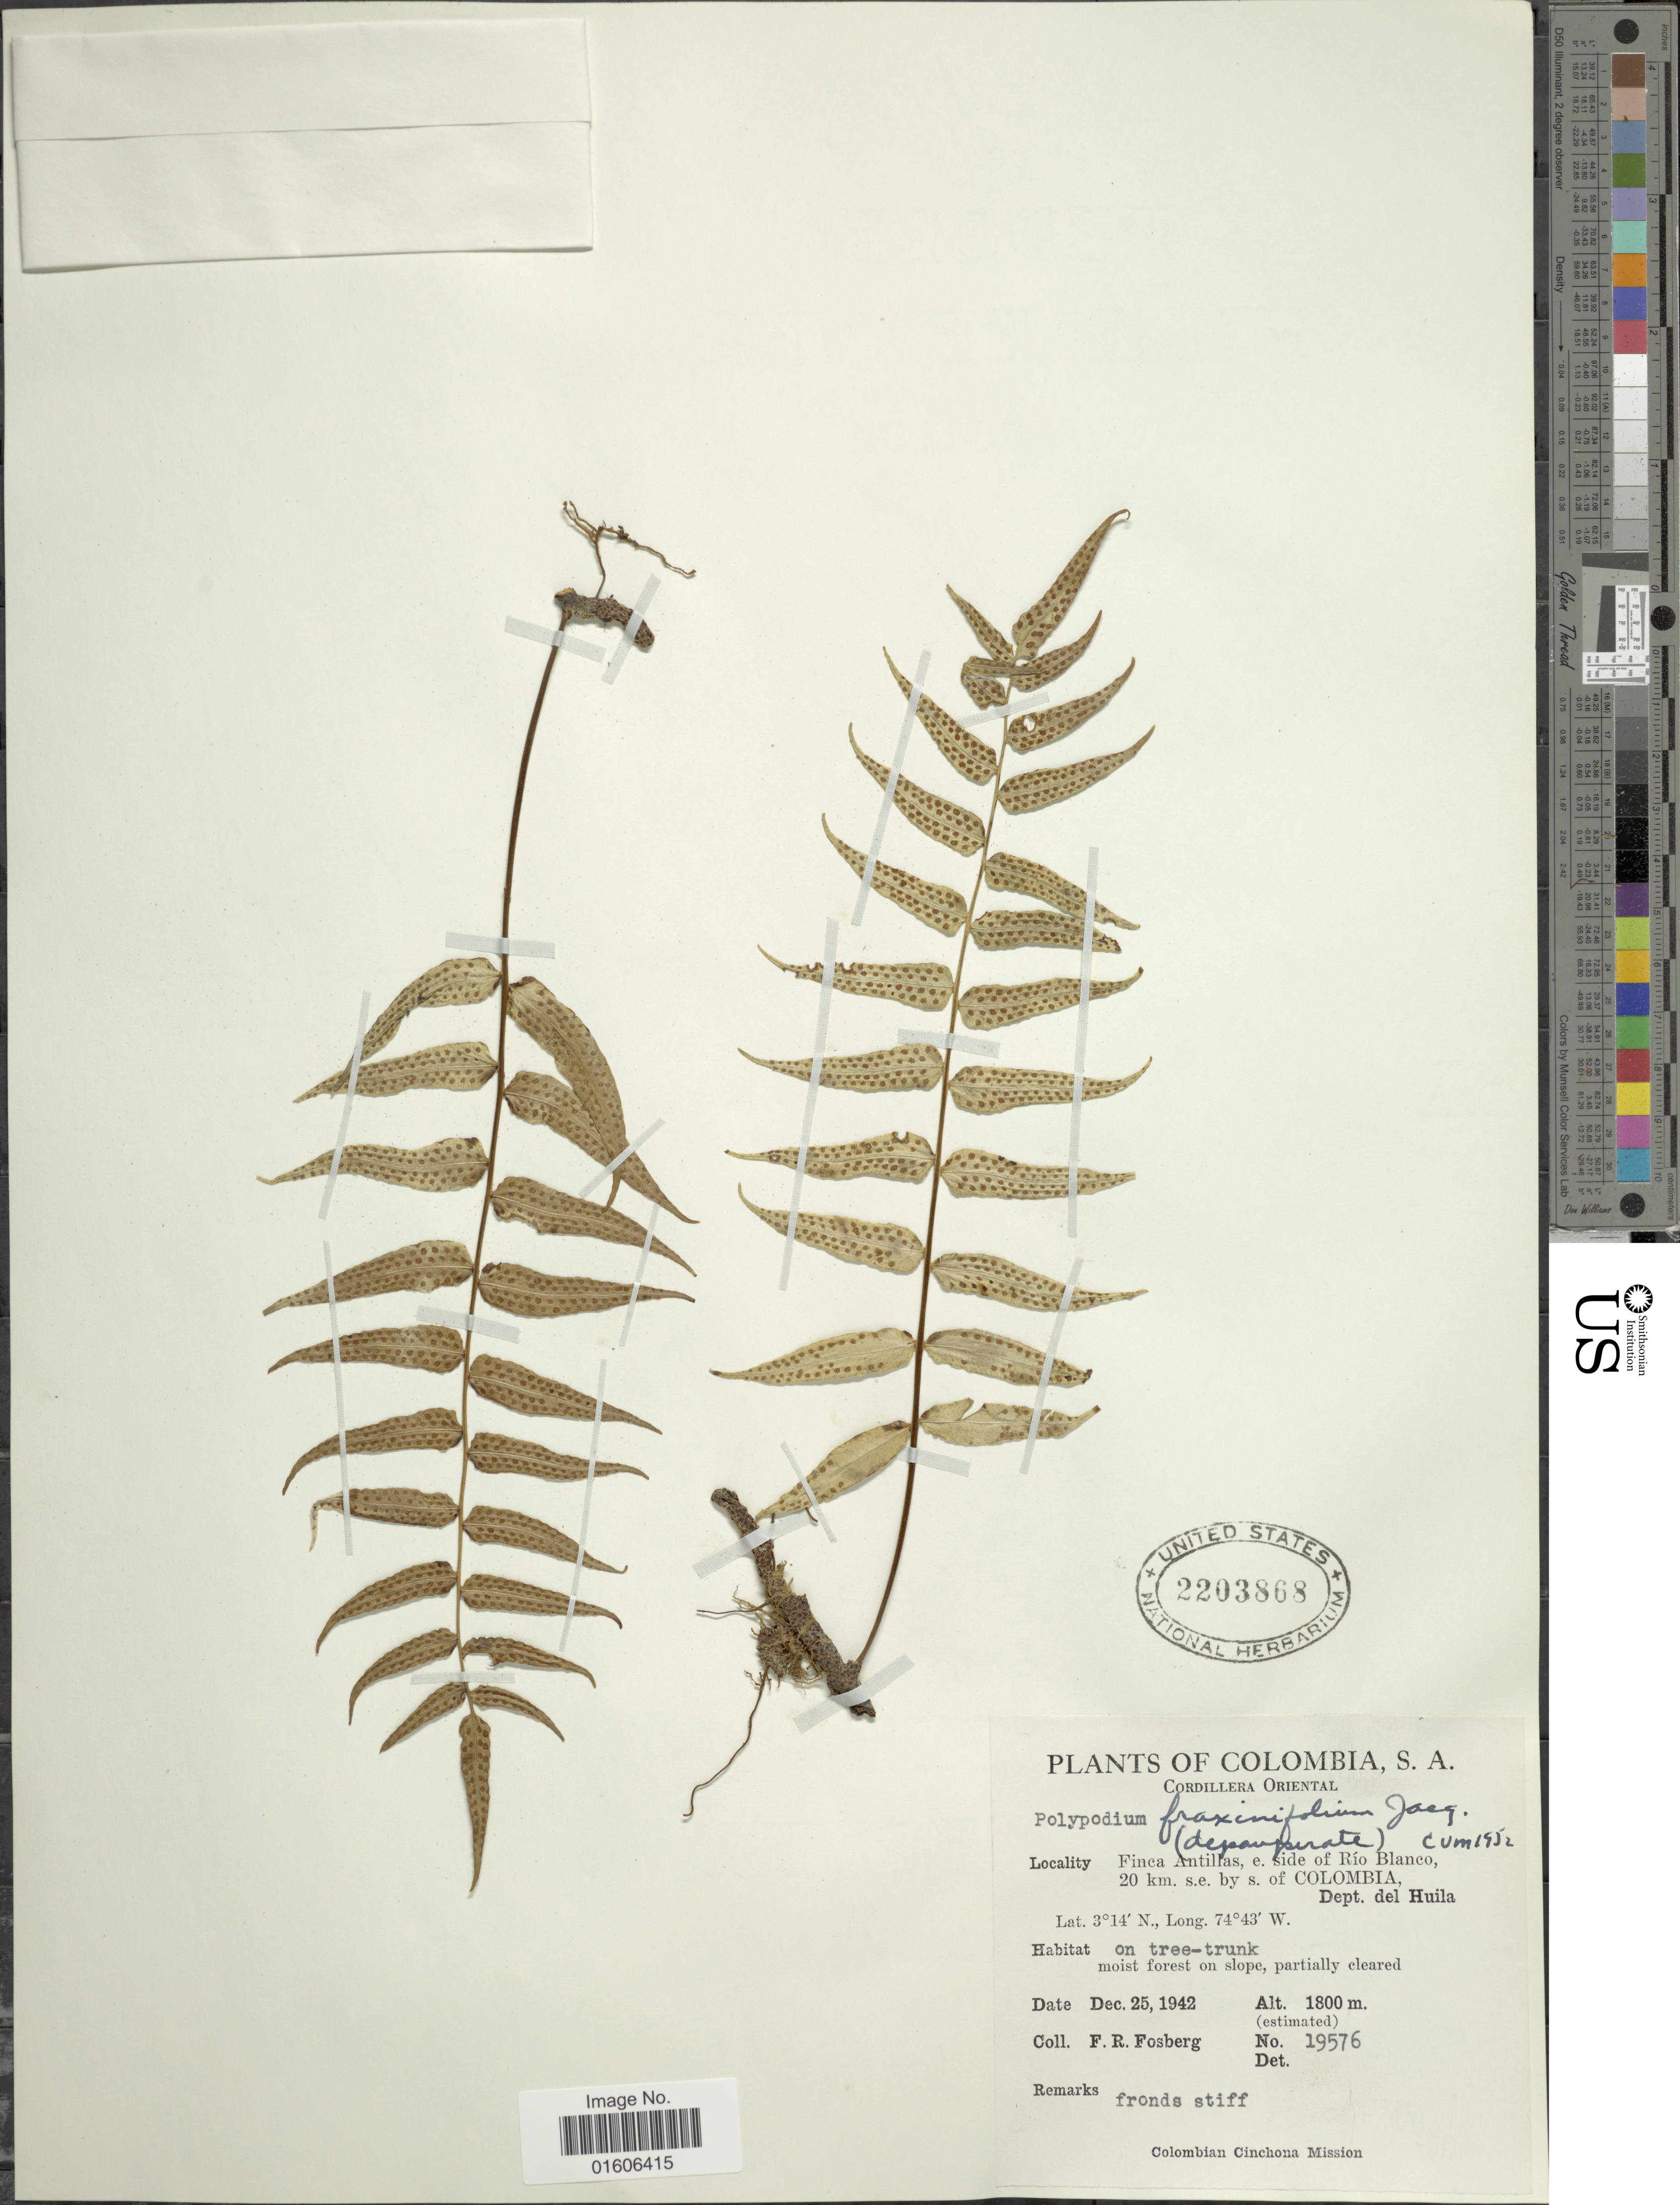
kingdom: Plantae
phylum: Tracheophyta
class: Polypodiopsida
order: Polypodiales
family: Polypodiaceae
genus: Serpocaulon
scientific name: Serpocaulon fraxinifolium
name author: (Jacq.) A.R. Sm.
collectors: F. R. Fosberg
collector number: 19576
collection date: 1942-12-25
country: Colombia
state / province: Huila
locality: Cordillera Oriental. Finca Antillas, e side of Río Blanco, 20 km. s.e. by s. of Colombia, Dept. del Huila.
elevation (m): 1800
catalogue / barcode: US 2203868